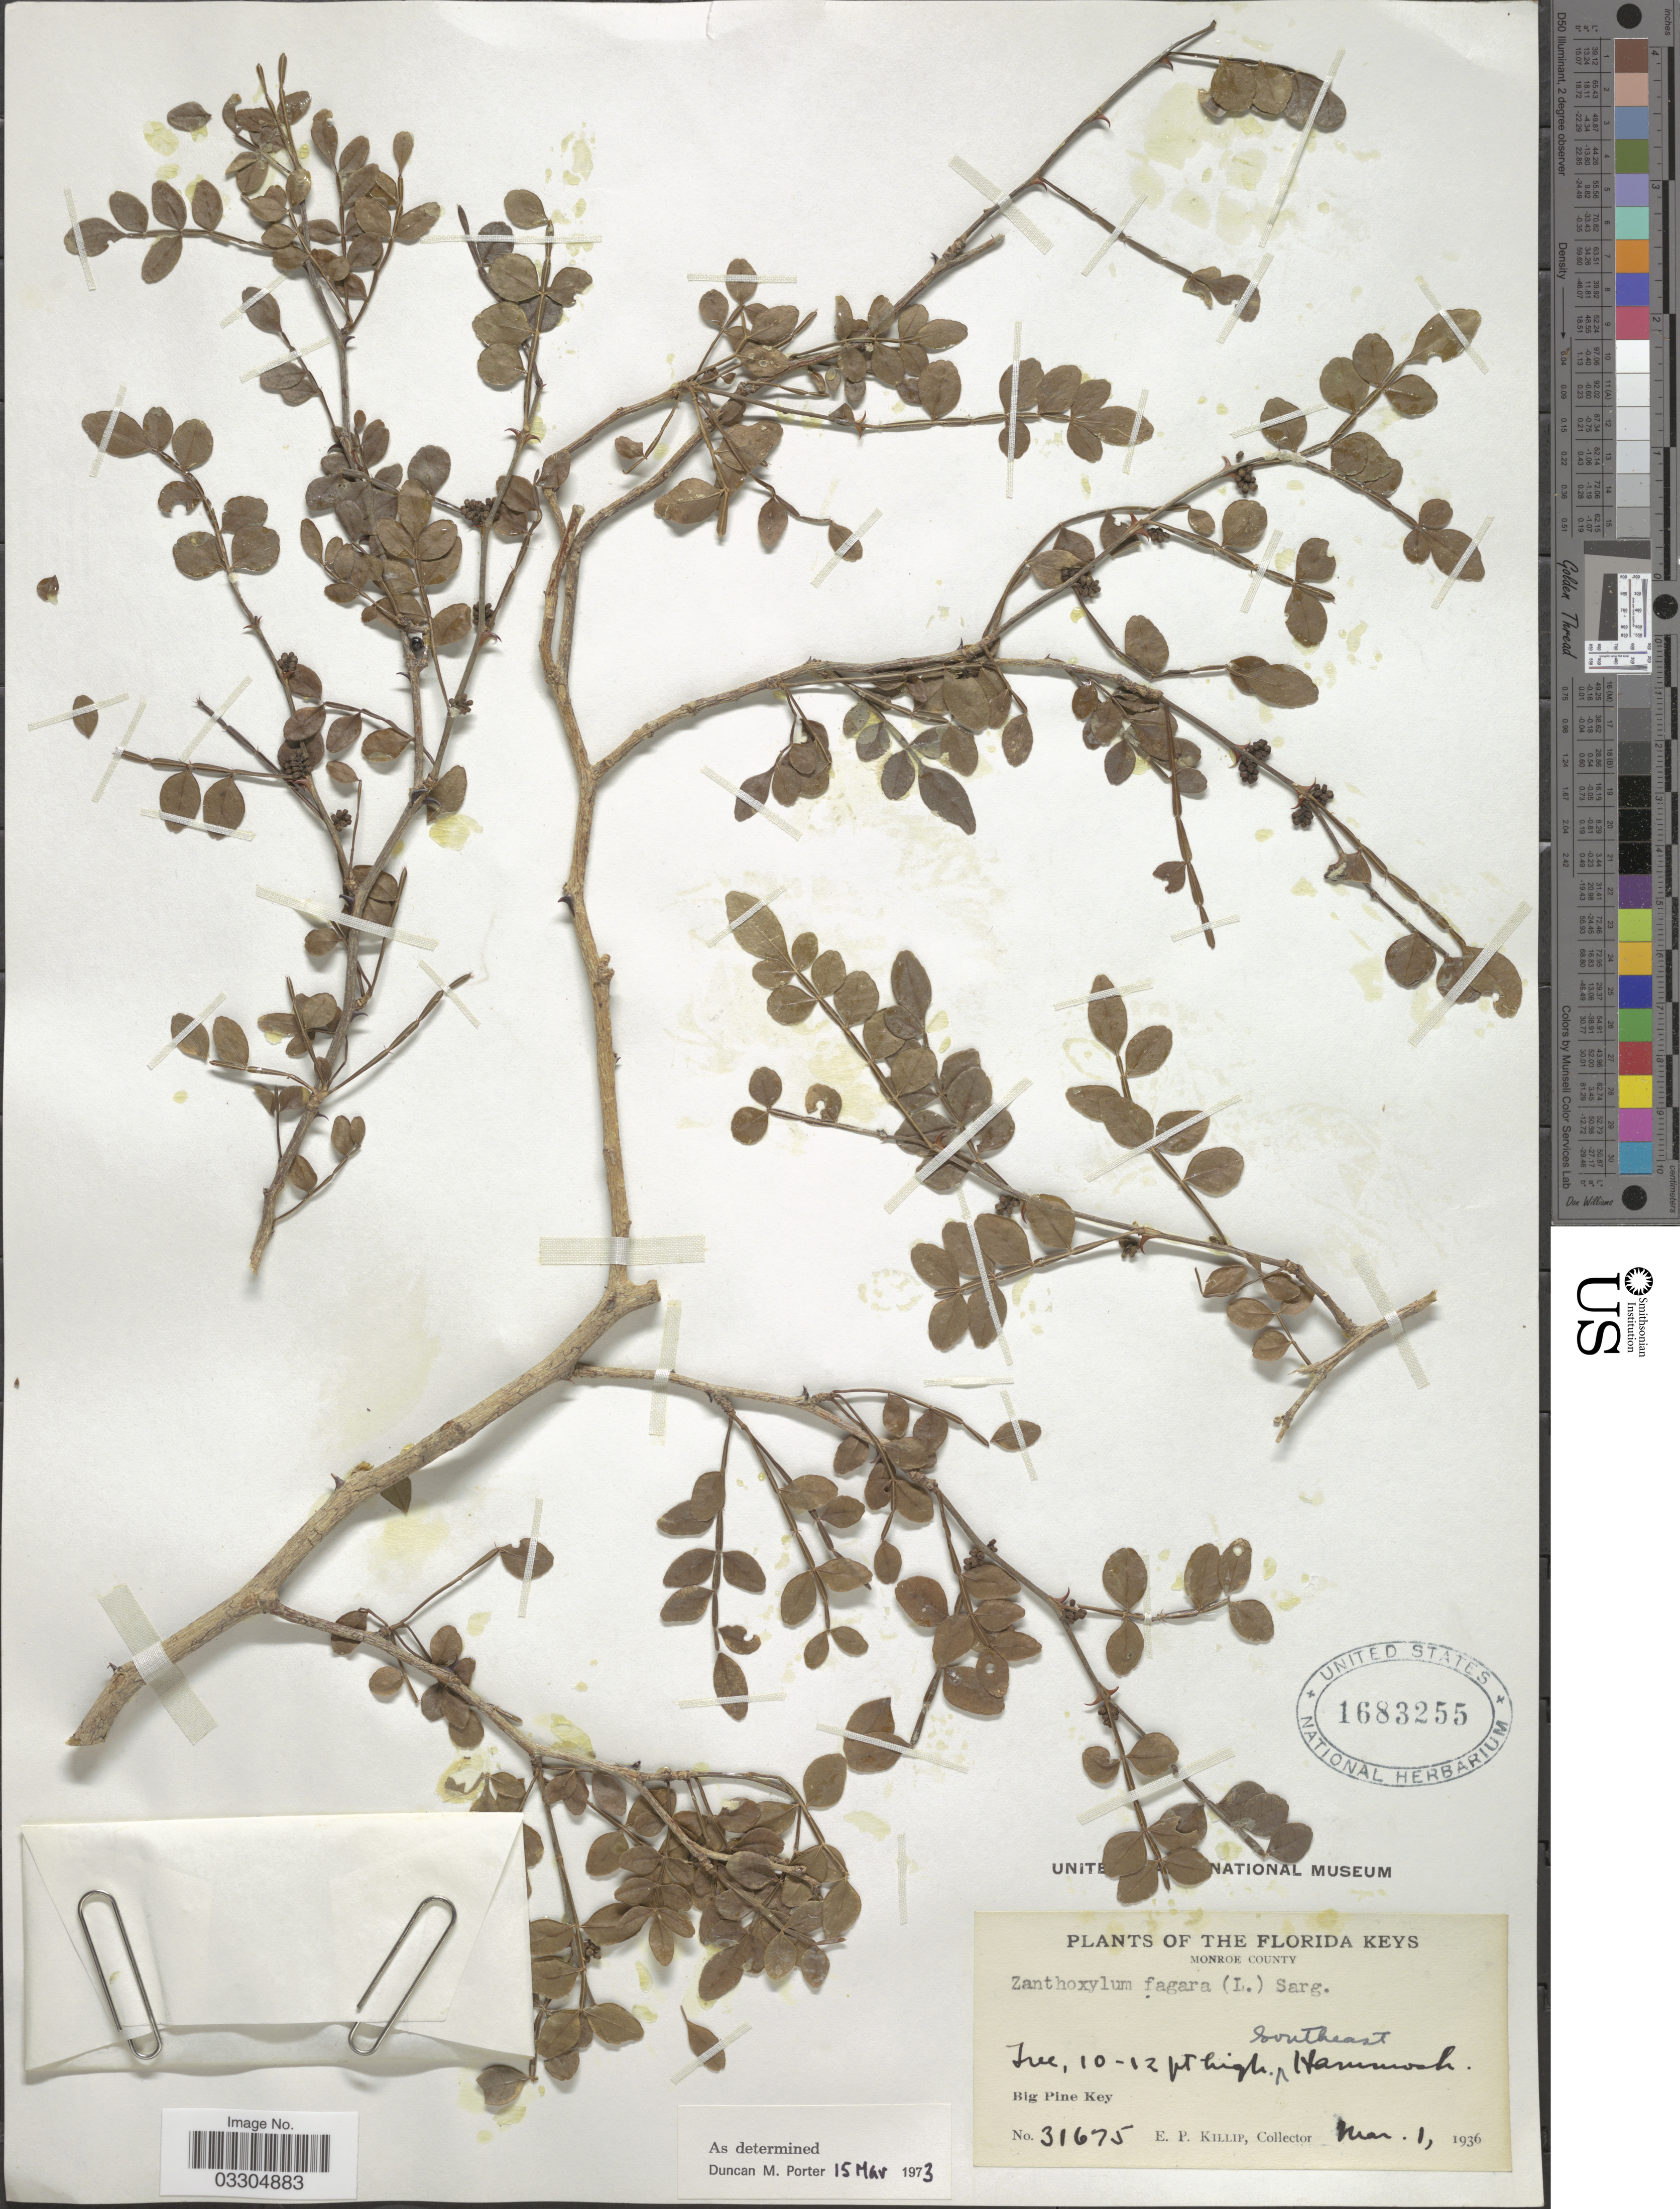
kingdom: Plantae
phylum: Tracheophyta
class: Magnoliopsida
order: Sapindales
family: Rutaceae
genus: Zanthoxylum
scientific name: Zanthoxylum fagara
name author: (L.) Sarg.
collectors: E. P. Killip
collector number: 31675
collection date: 1936-03-01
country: United States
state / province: Florida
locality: The Florida Keys. Monroe County. Southeast Hammock. Big Pine Key.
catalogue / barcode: US 1683255